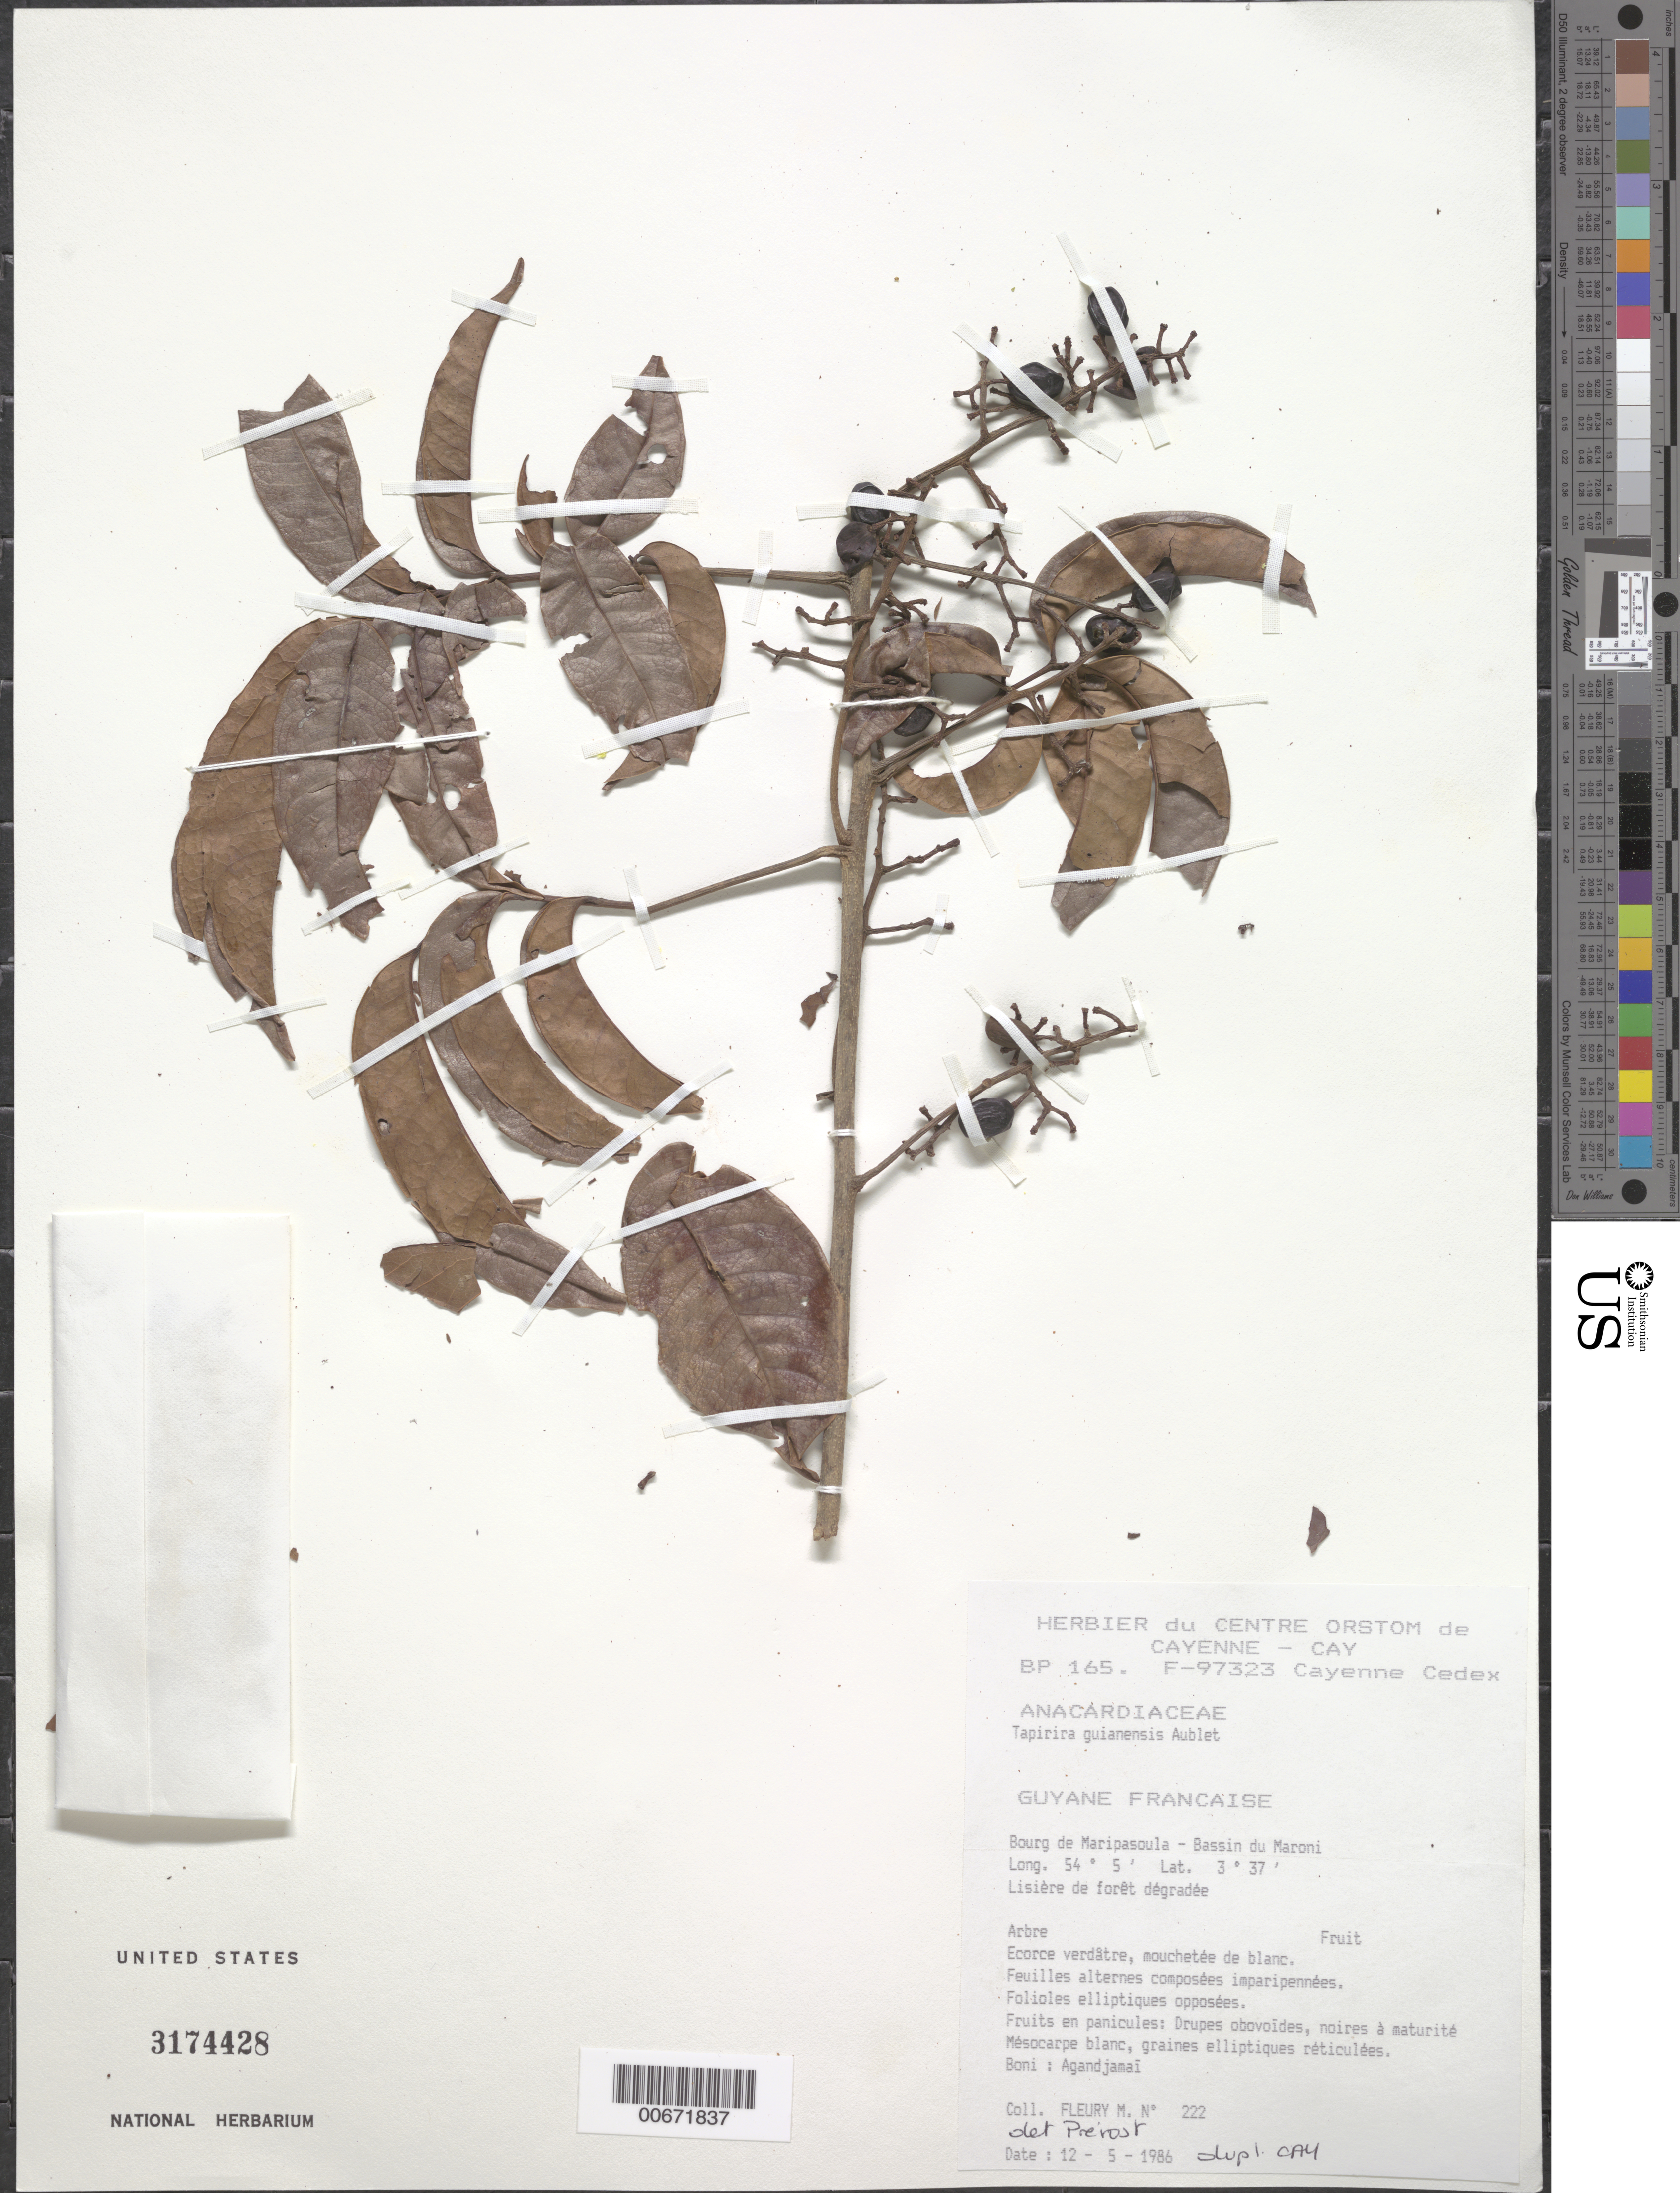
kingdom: Plantae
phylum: Tracheophyta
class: Magnoliopsida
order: Sapindales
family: Anacardiaceae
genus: Tapirira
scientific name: Tapirira guianensis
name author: Aubl.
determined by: Prévost, M.-F.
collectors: M. Fleury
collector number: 222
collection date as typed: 12-May-86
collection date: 1986-05-12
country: French Guiana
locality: Bourg de Maripasoula - Bassin du Maroni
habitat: Border of disturbed forest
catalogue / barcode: US 3174428